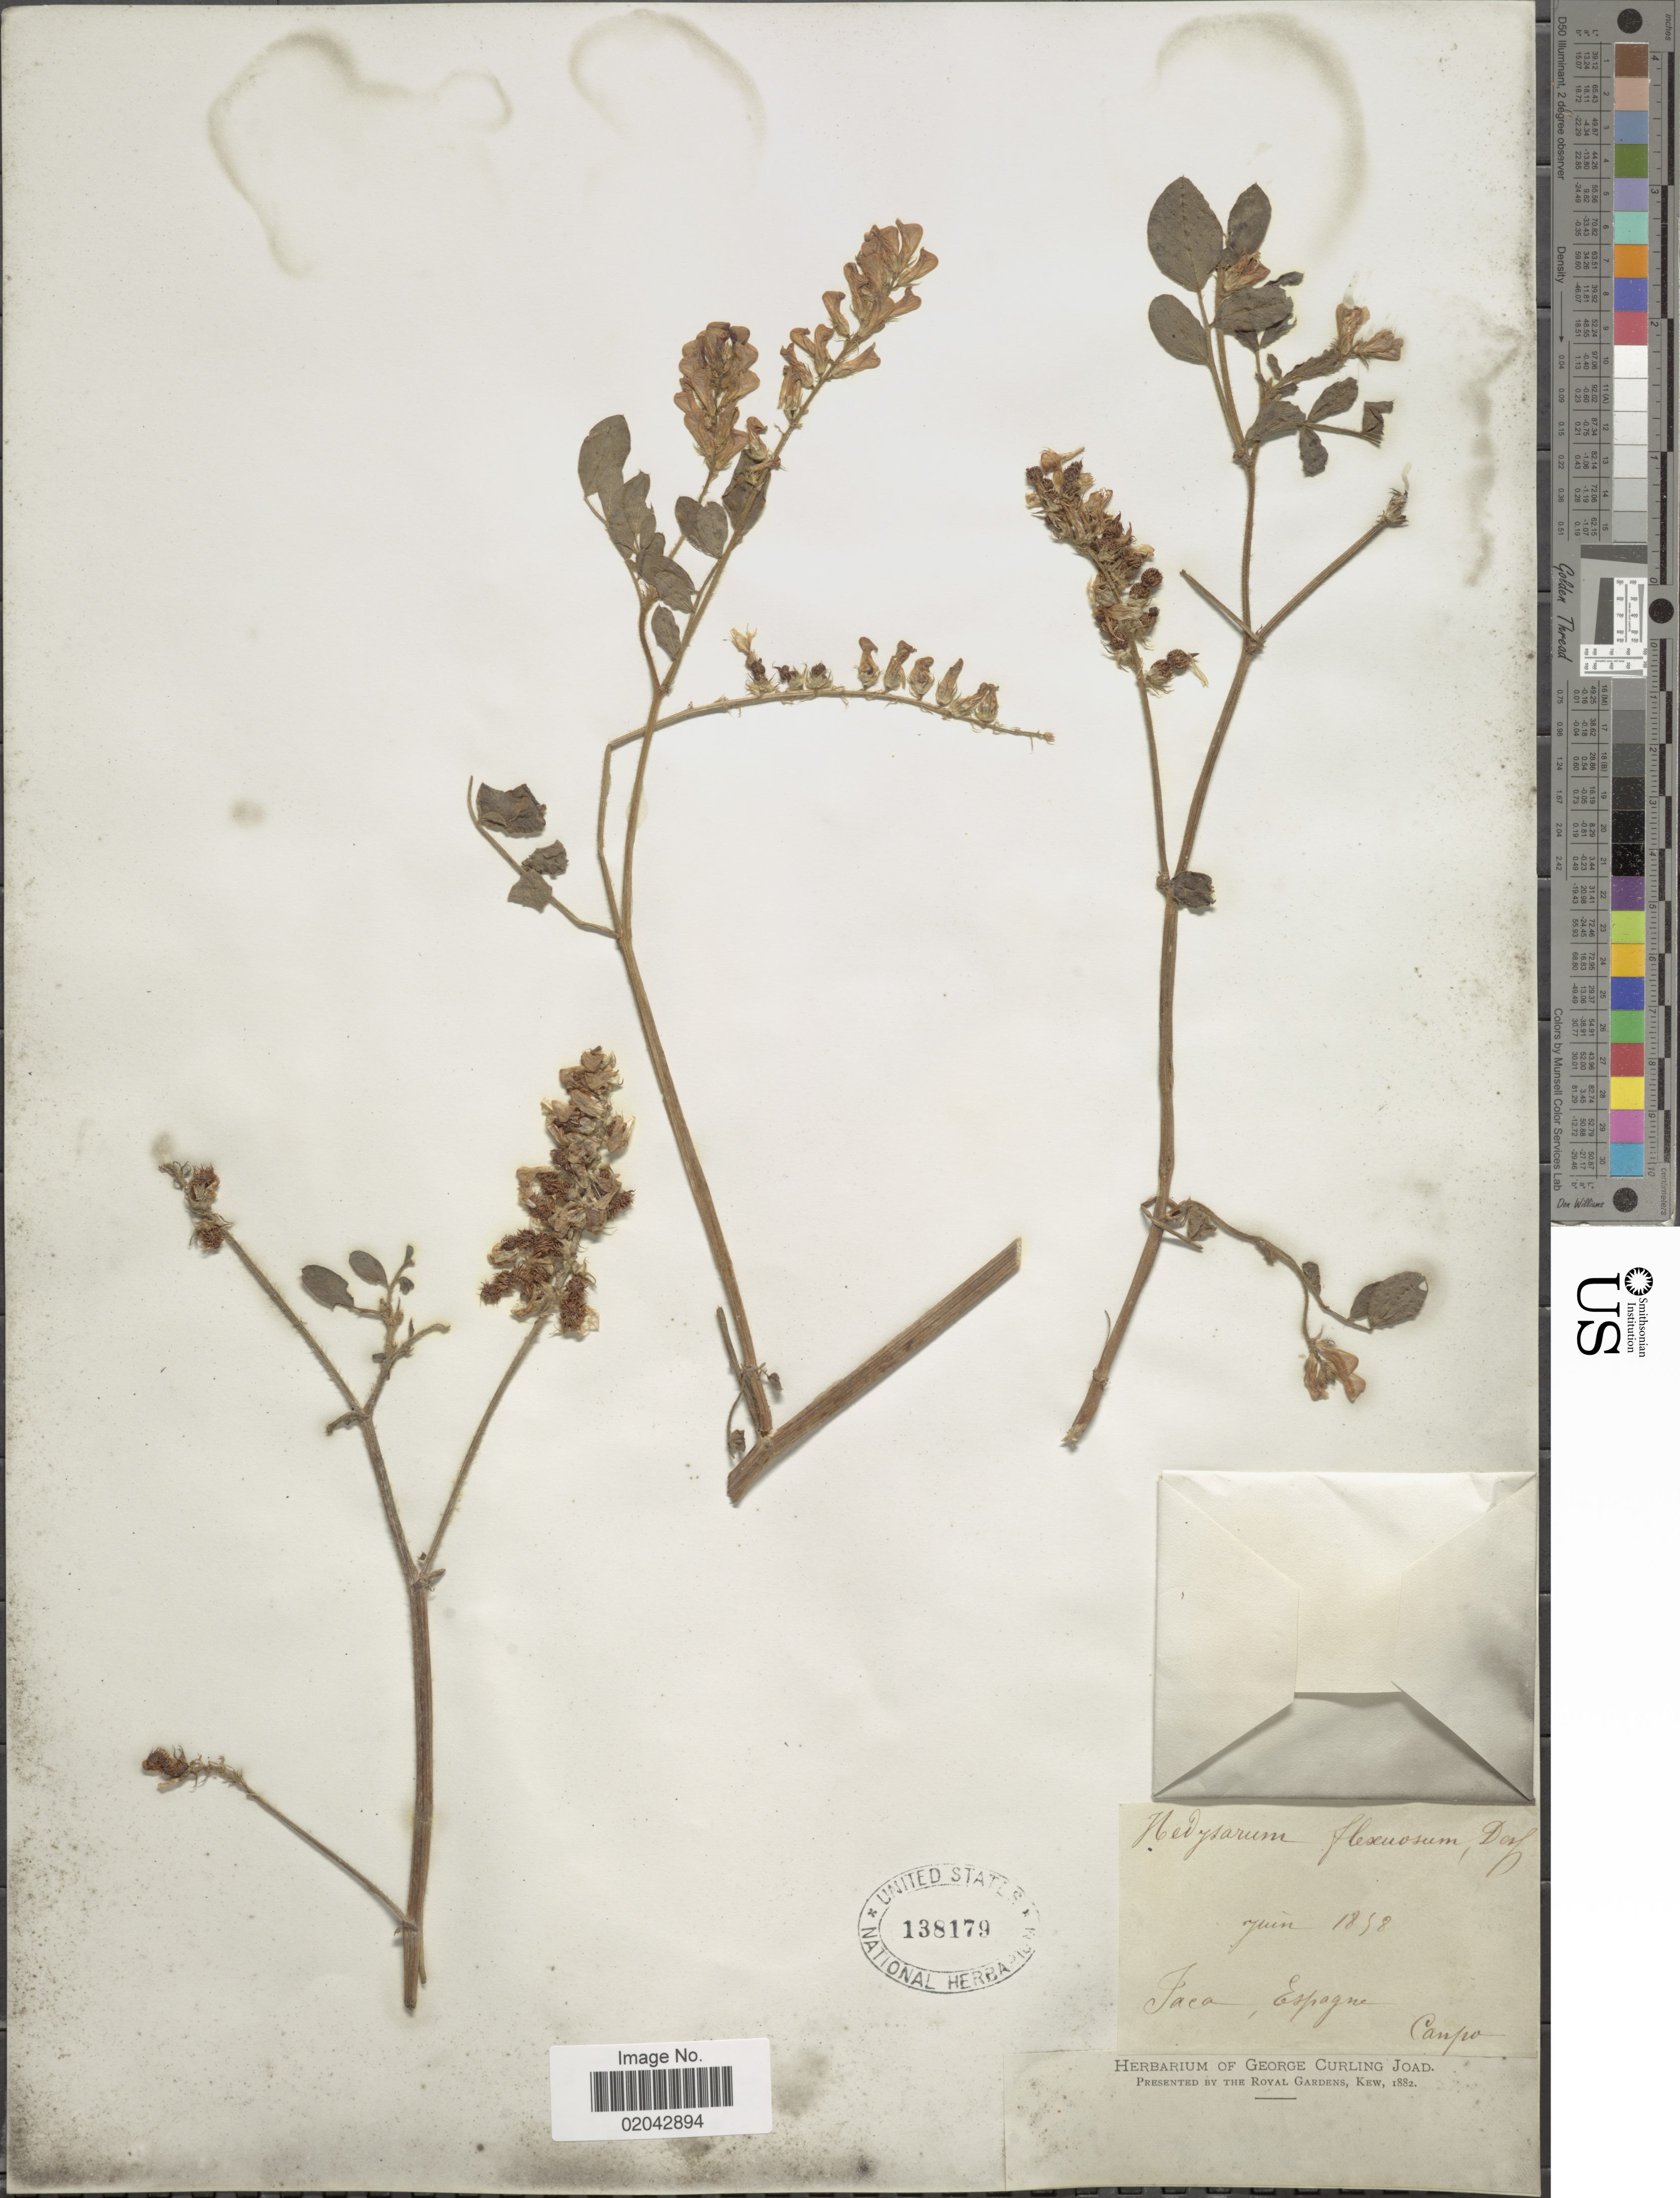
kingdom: Plantae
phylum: Tracheophyta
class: Magnoliopsida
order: Fabales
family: Fabaceae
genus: Sulla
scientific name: Sulla flexuosa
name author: (L.) Medik.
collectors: Campo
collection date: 1898-06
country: Spain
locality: Jaca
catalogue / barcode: US 138179